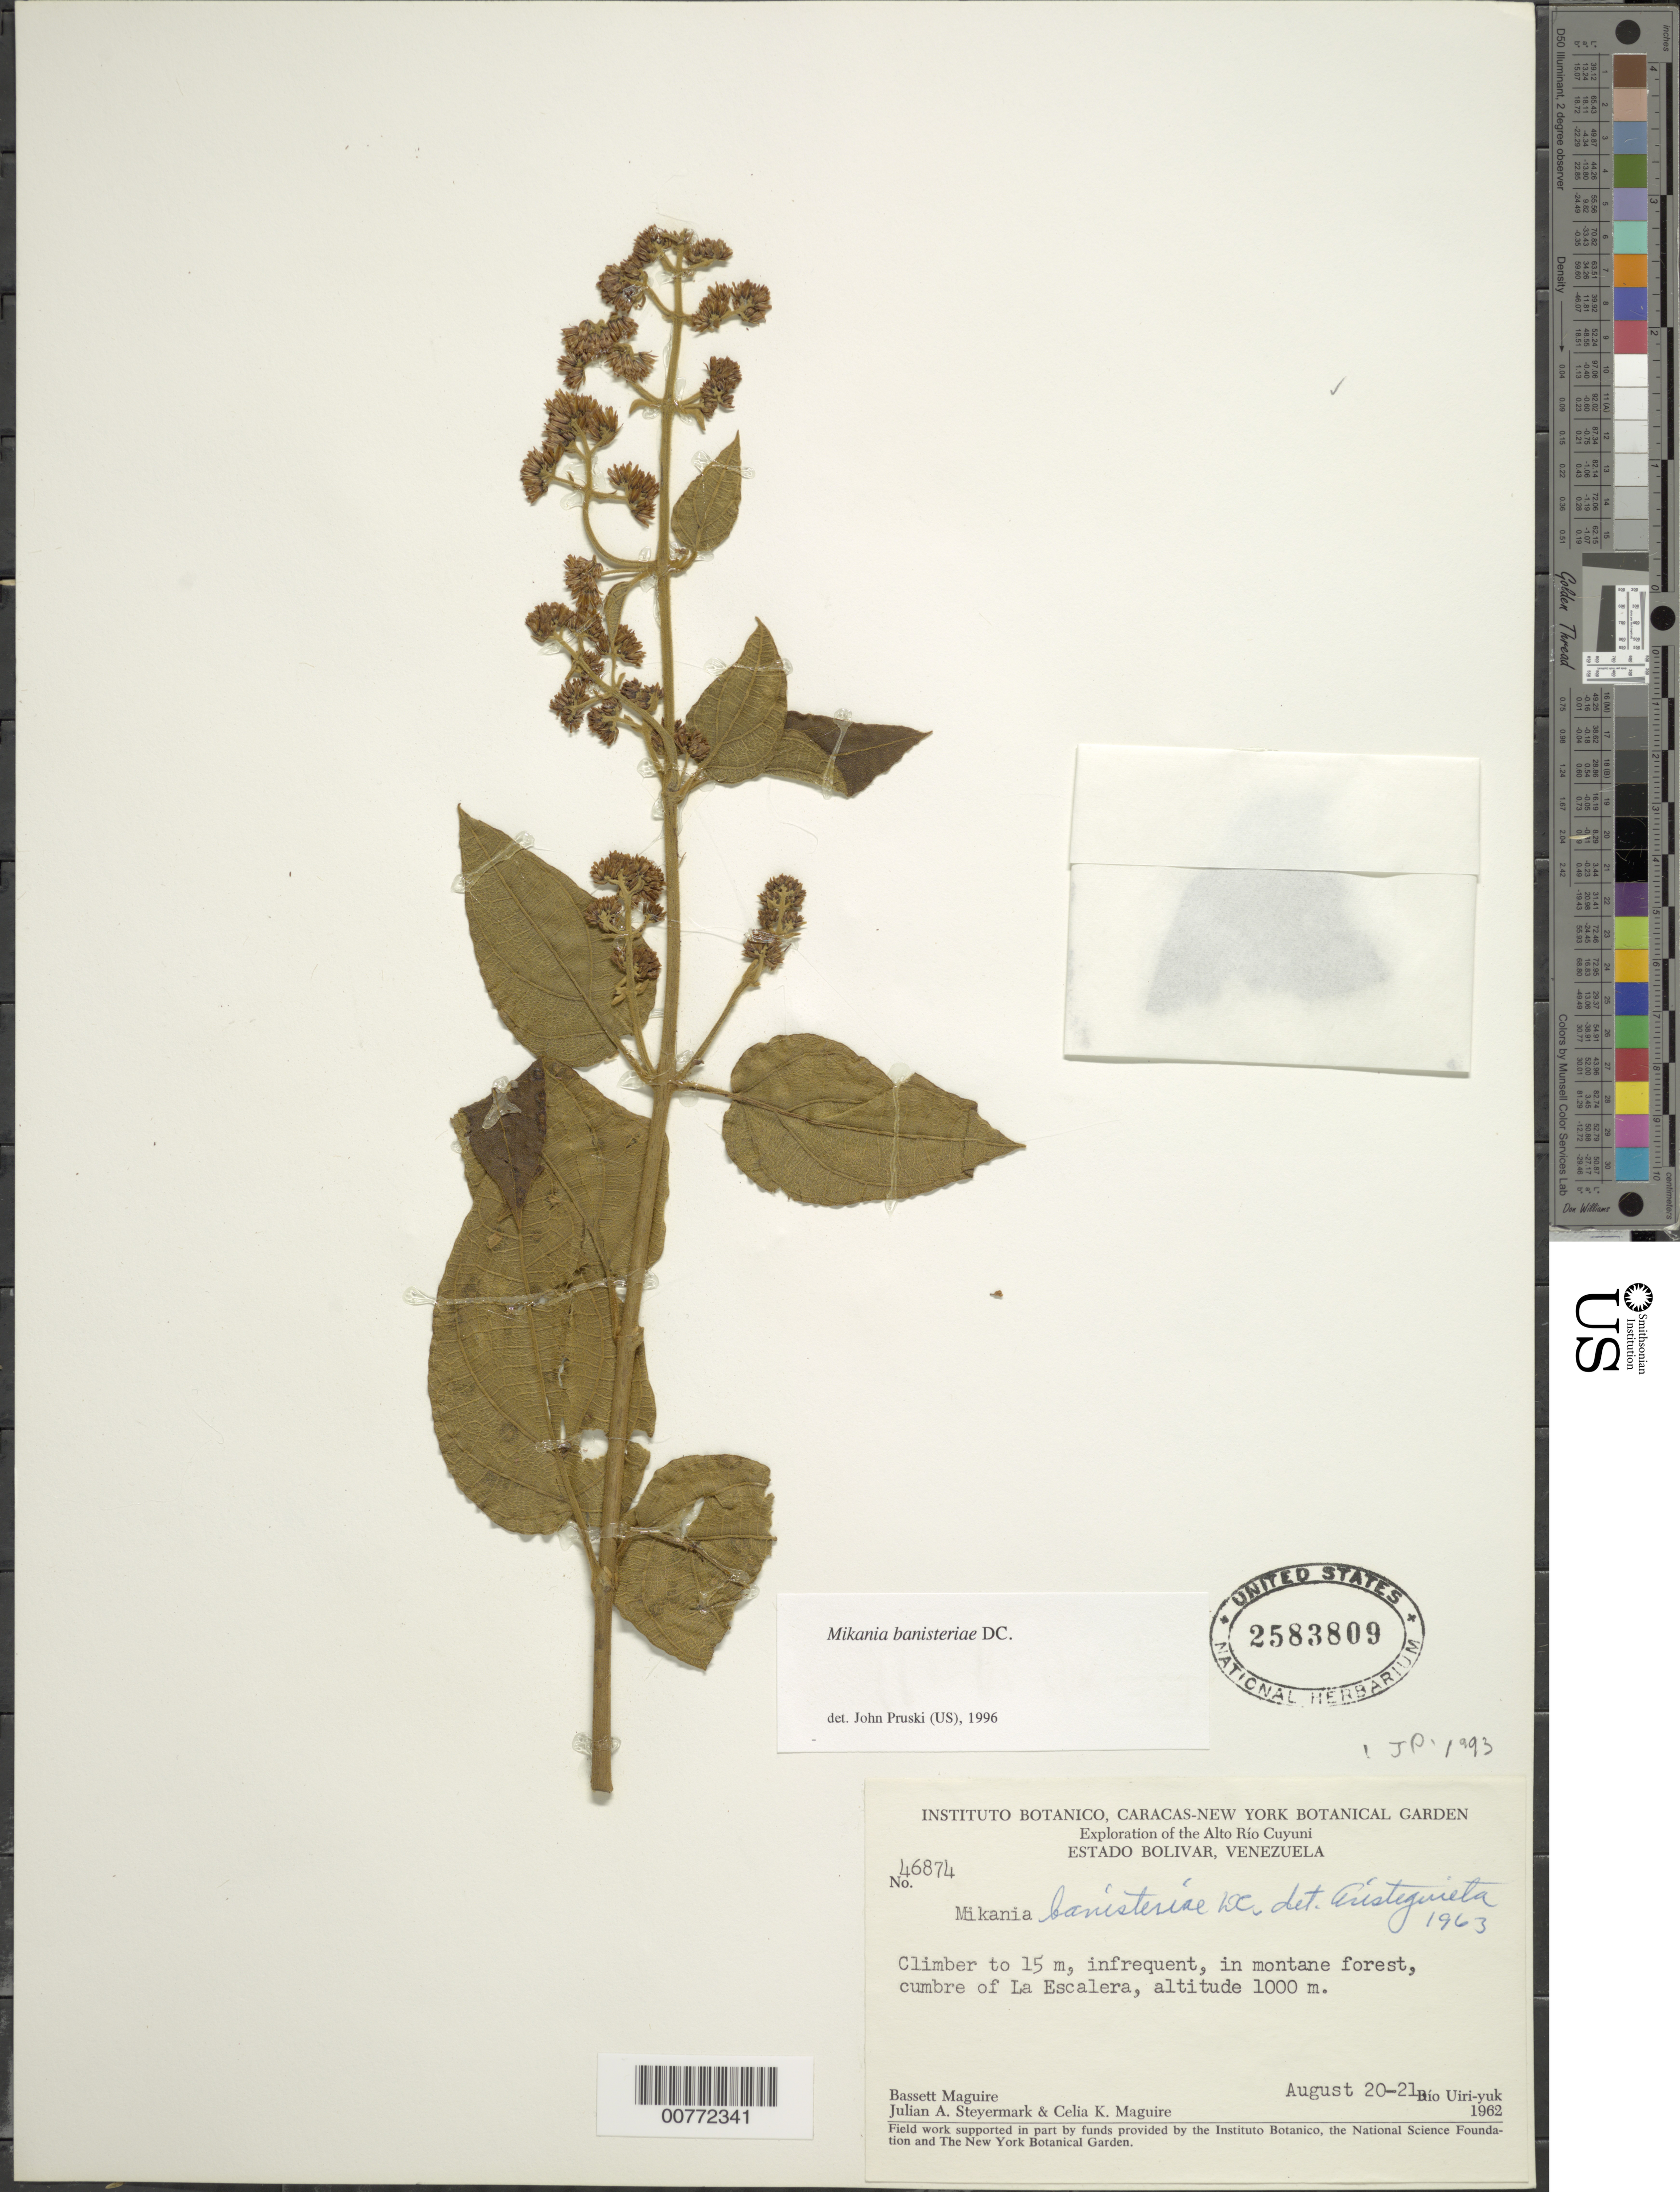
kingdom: Plantae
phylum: Tracheophyta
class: Magnoliopsida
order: Asterales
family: Asteraceae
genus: Mikania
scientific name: Mikania banisteriae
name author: DC.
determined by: Aristeguieta, L.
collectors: B. Maguire, C. K. Maguire & J. Steyermark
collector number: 46874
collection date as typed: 20-Aug-62 to 21-Aug-62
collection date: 1962-08-20/1962-08-21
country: Venezuela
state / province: Bolívar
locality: Alto Río Cuyuni, Río Uiri-yuk, La Escalera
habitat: Montane forest, cumbre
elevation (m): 1000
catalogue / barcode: US 2583809